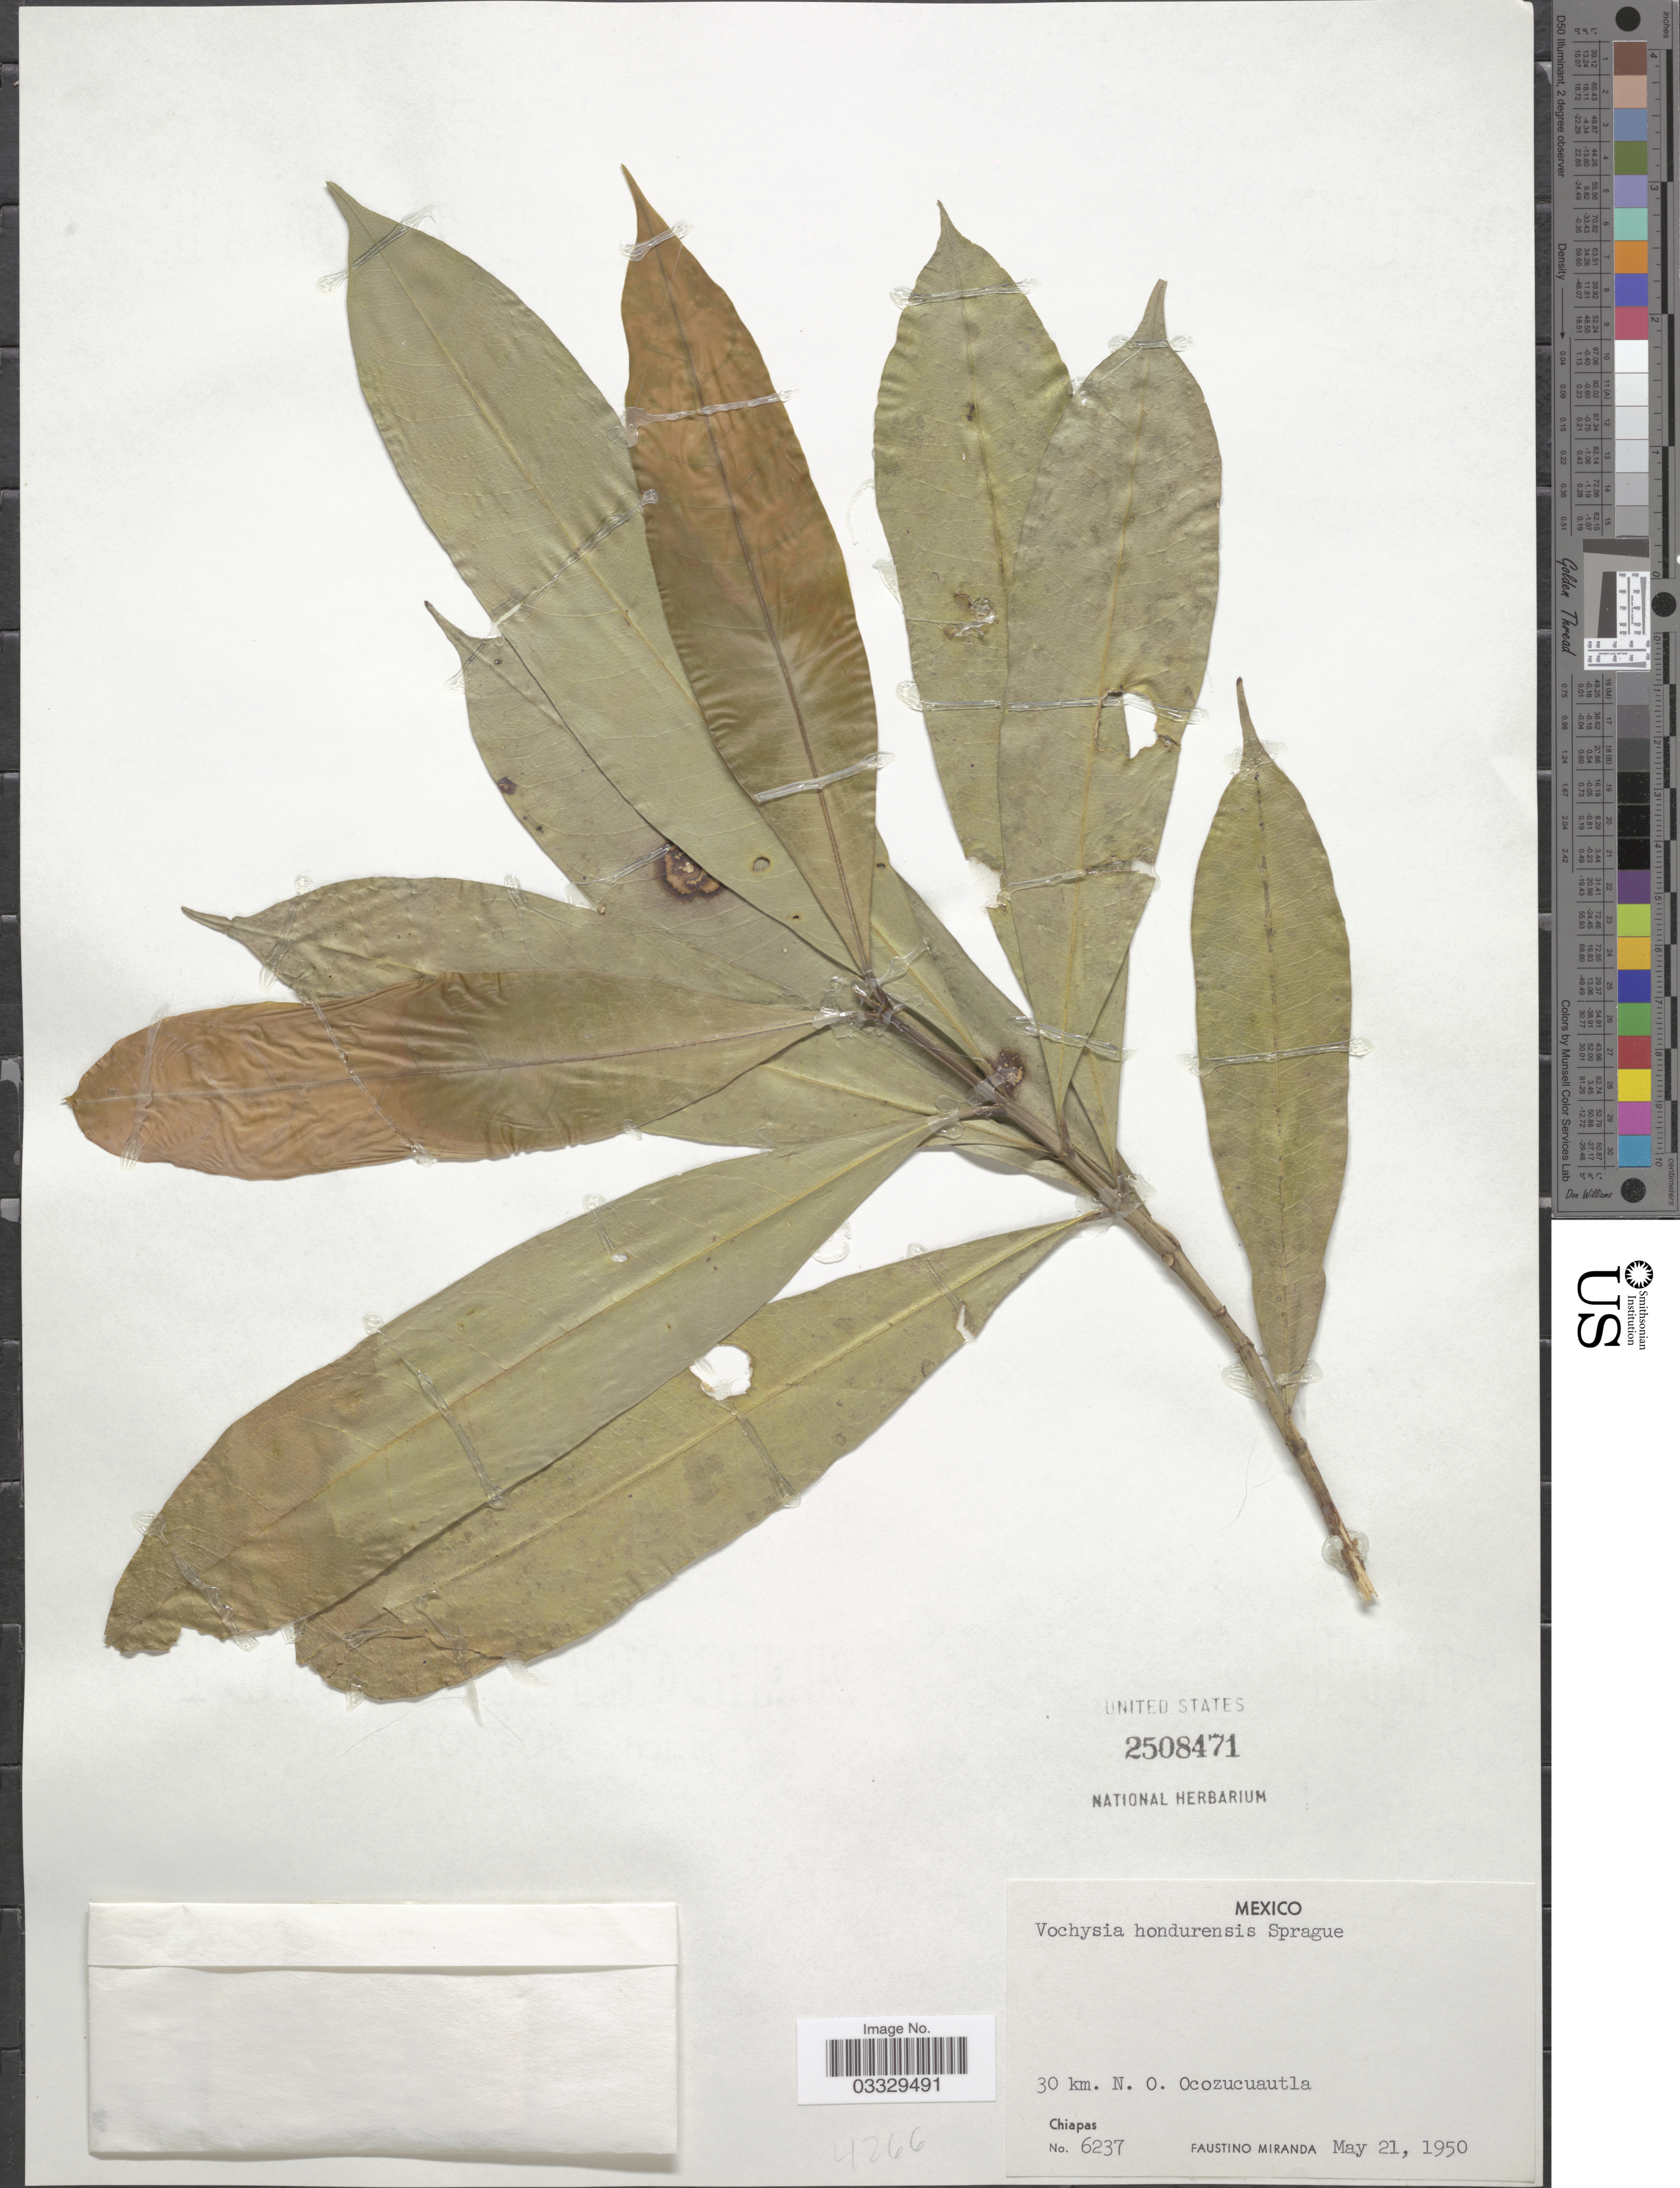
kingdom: Plantae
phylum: Tracheophyta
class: Magnoliopsida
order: Myrtales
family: Vochysiaceae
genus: Vochysia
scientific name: Vochysia hondurensis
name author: Sprague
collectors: F. Miranda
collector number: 6237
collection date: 1950-05-21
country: Mexico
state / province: Chiapas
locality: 30 km. N. O. de Ocozucuatla.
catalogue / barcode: US 2508471